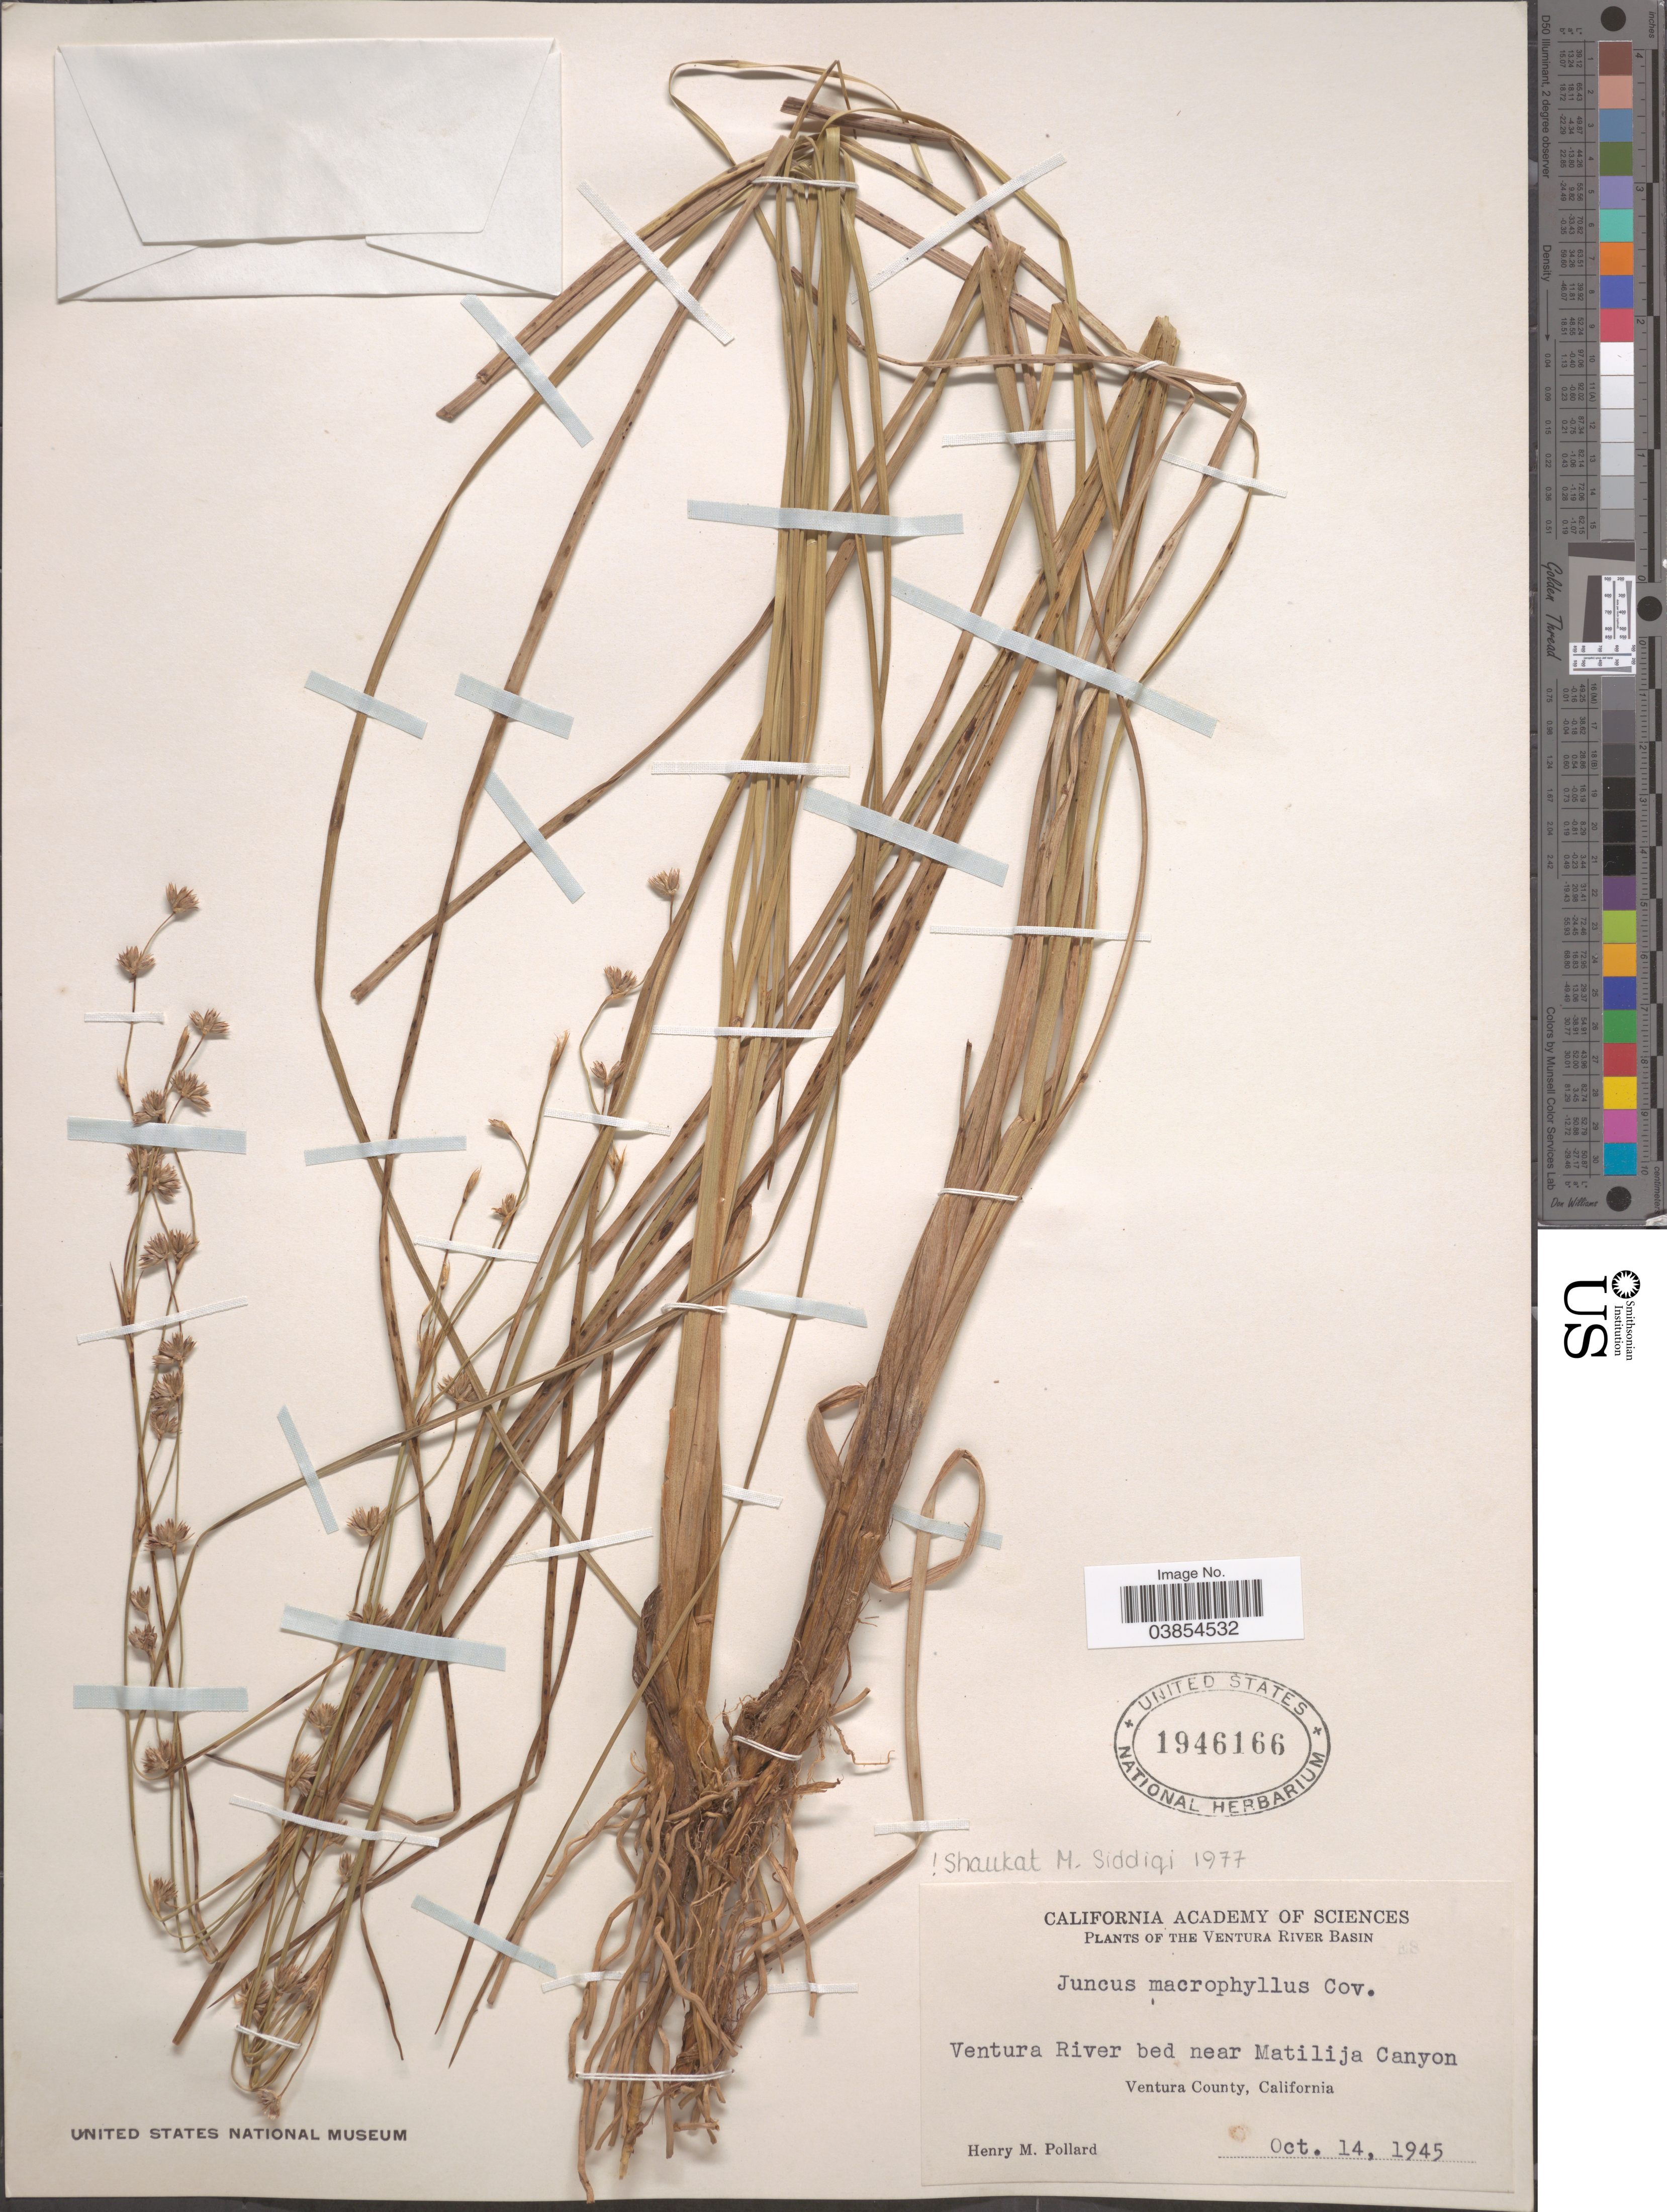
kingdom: Plantae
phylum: Tracheophyta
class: Liliopsida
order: Poales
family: Juncaceae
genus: Juncus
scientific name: Juncus macrophyllus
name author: Coville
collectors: H. M. Pollard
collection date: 1945-10-14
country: United States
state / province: California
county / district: Ventura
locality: Ventura River Basin. Ventura River bed near Matilija Canyon, Ventura County.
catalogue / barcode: US 1946166